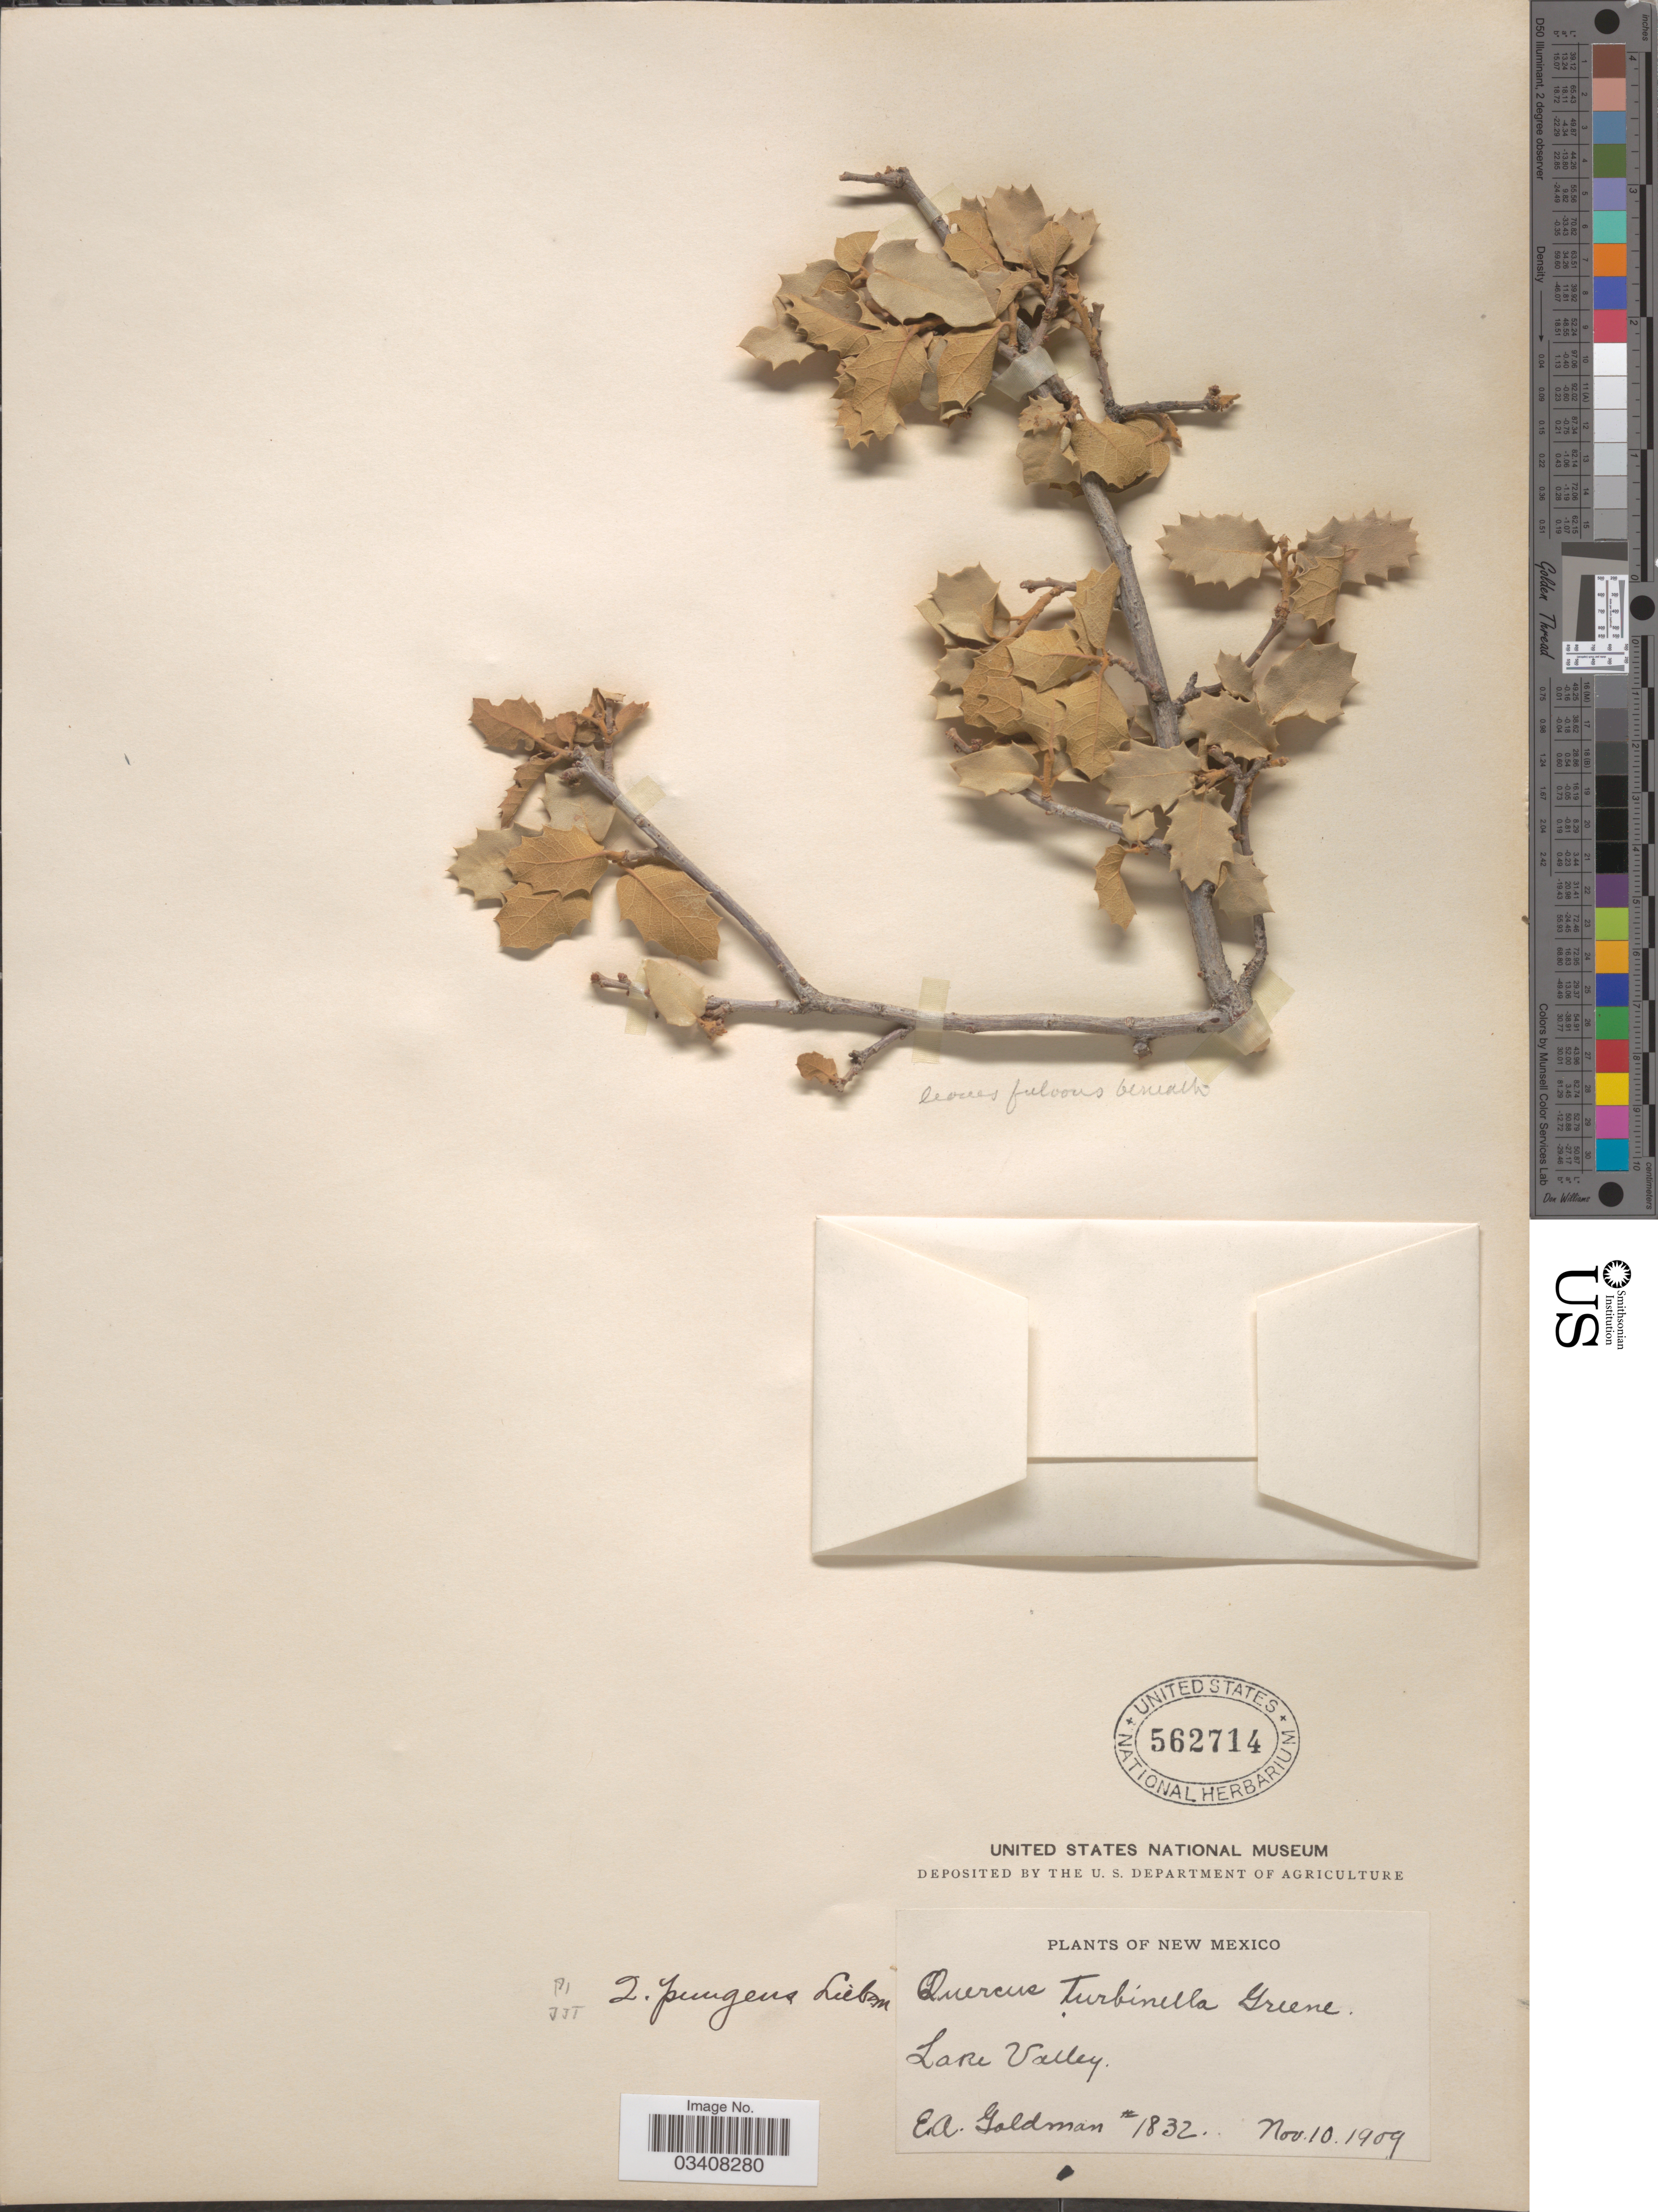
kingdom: Plantae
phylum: Tracheophyta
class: Magnoliopsida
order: Fagales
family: Fagaceae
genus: Quercus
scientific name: Quercus pungens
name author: Liebm.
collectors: E. A. Goldman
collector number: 1832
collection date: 1909-11-10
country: United States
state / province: New Mexico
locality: Lake Valley.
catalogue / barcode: US 562714